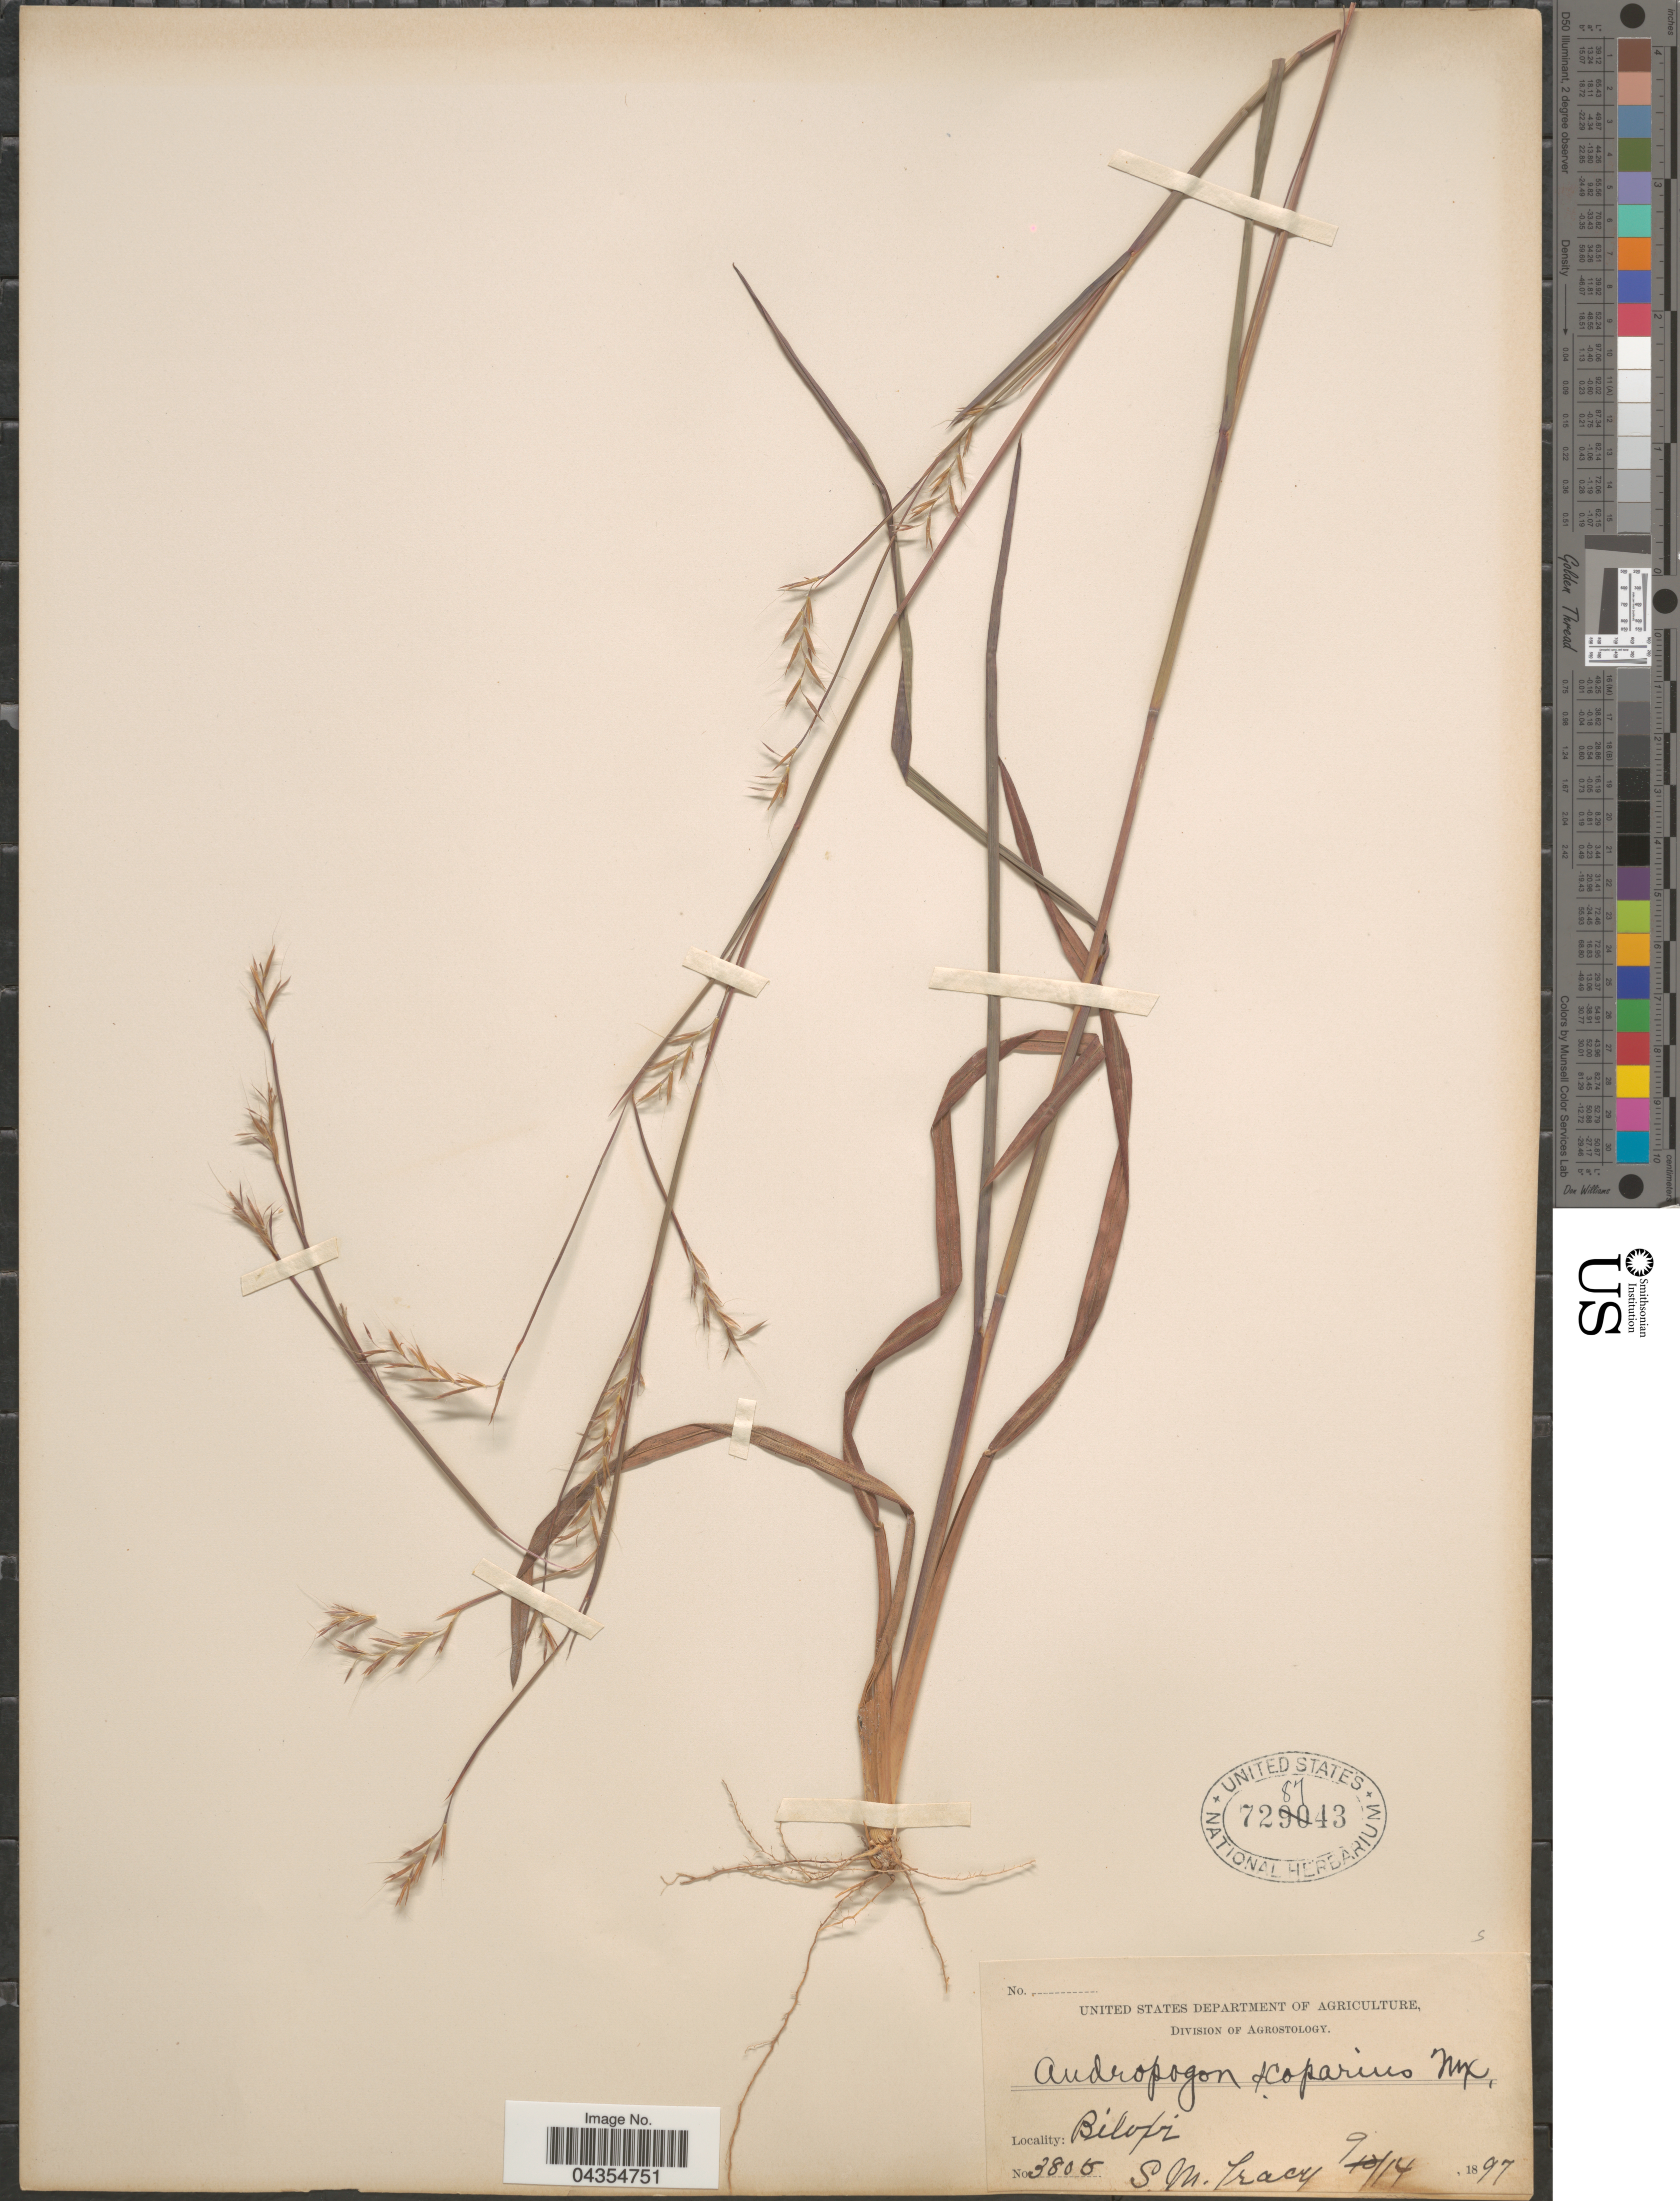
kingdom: Plantae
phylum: Tracheophyta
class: Liliopsida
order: Poales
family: Poaceae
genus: Schizachyrium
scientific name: Schizachyrium sanguineum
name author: (Retz.) Alston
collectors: S. M. Tracy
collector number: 3805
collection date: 1897-09-14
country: United States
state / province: Mississippi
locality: Biloxi.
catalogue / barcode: US 728743